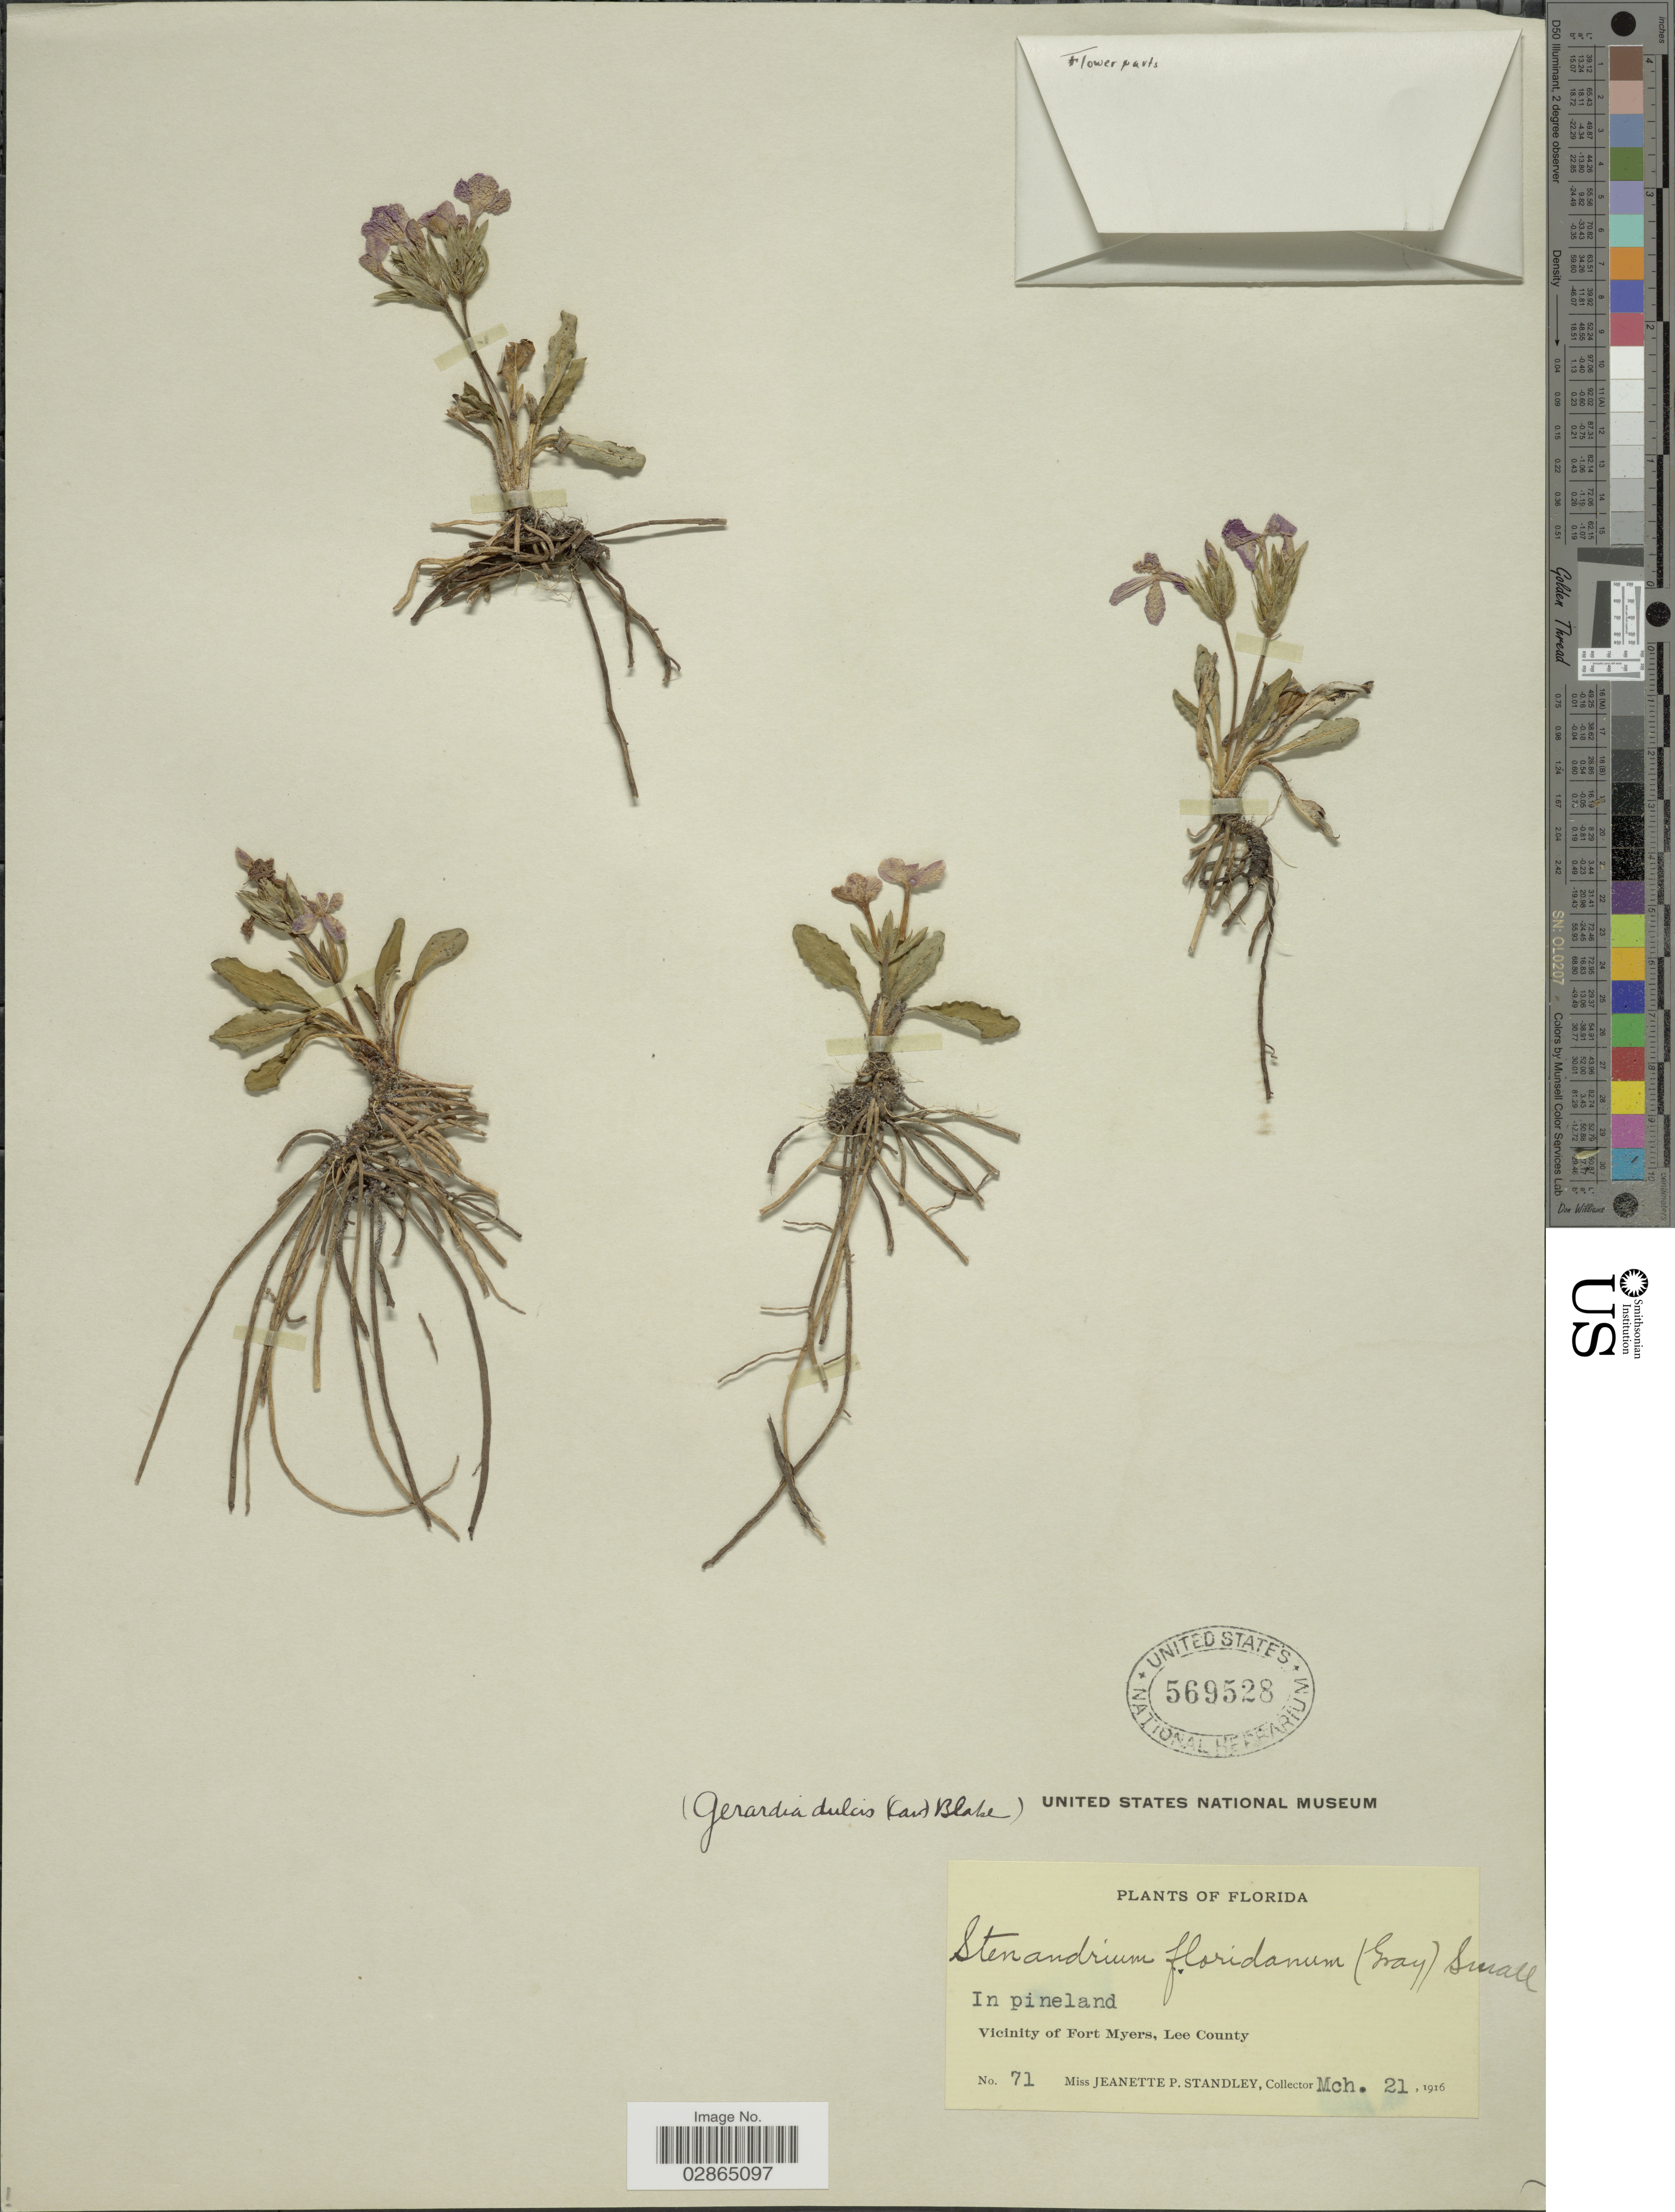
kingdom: Plantae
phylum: Tracheophyta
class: Magnoliopsida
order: Lamiales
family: Acanthaceae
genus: Stenandrium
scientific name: Stenandrium floridanum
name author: (A. Gray) Small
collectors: J. P. Standley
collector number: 71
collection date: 1916-03-21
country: United States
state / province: Florida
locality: Vicinity of Fort Myers, Lee County.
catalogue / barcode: US 569528